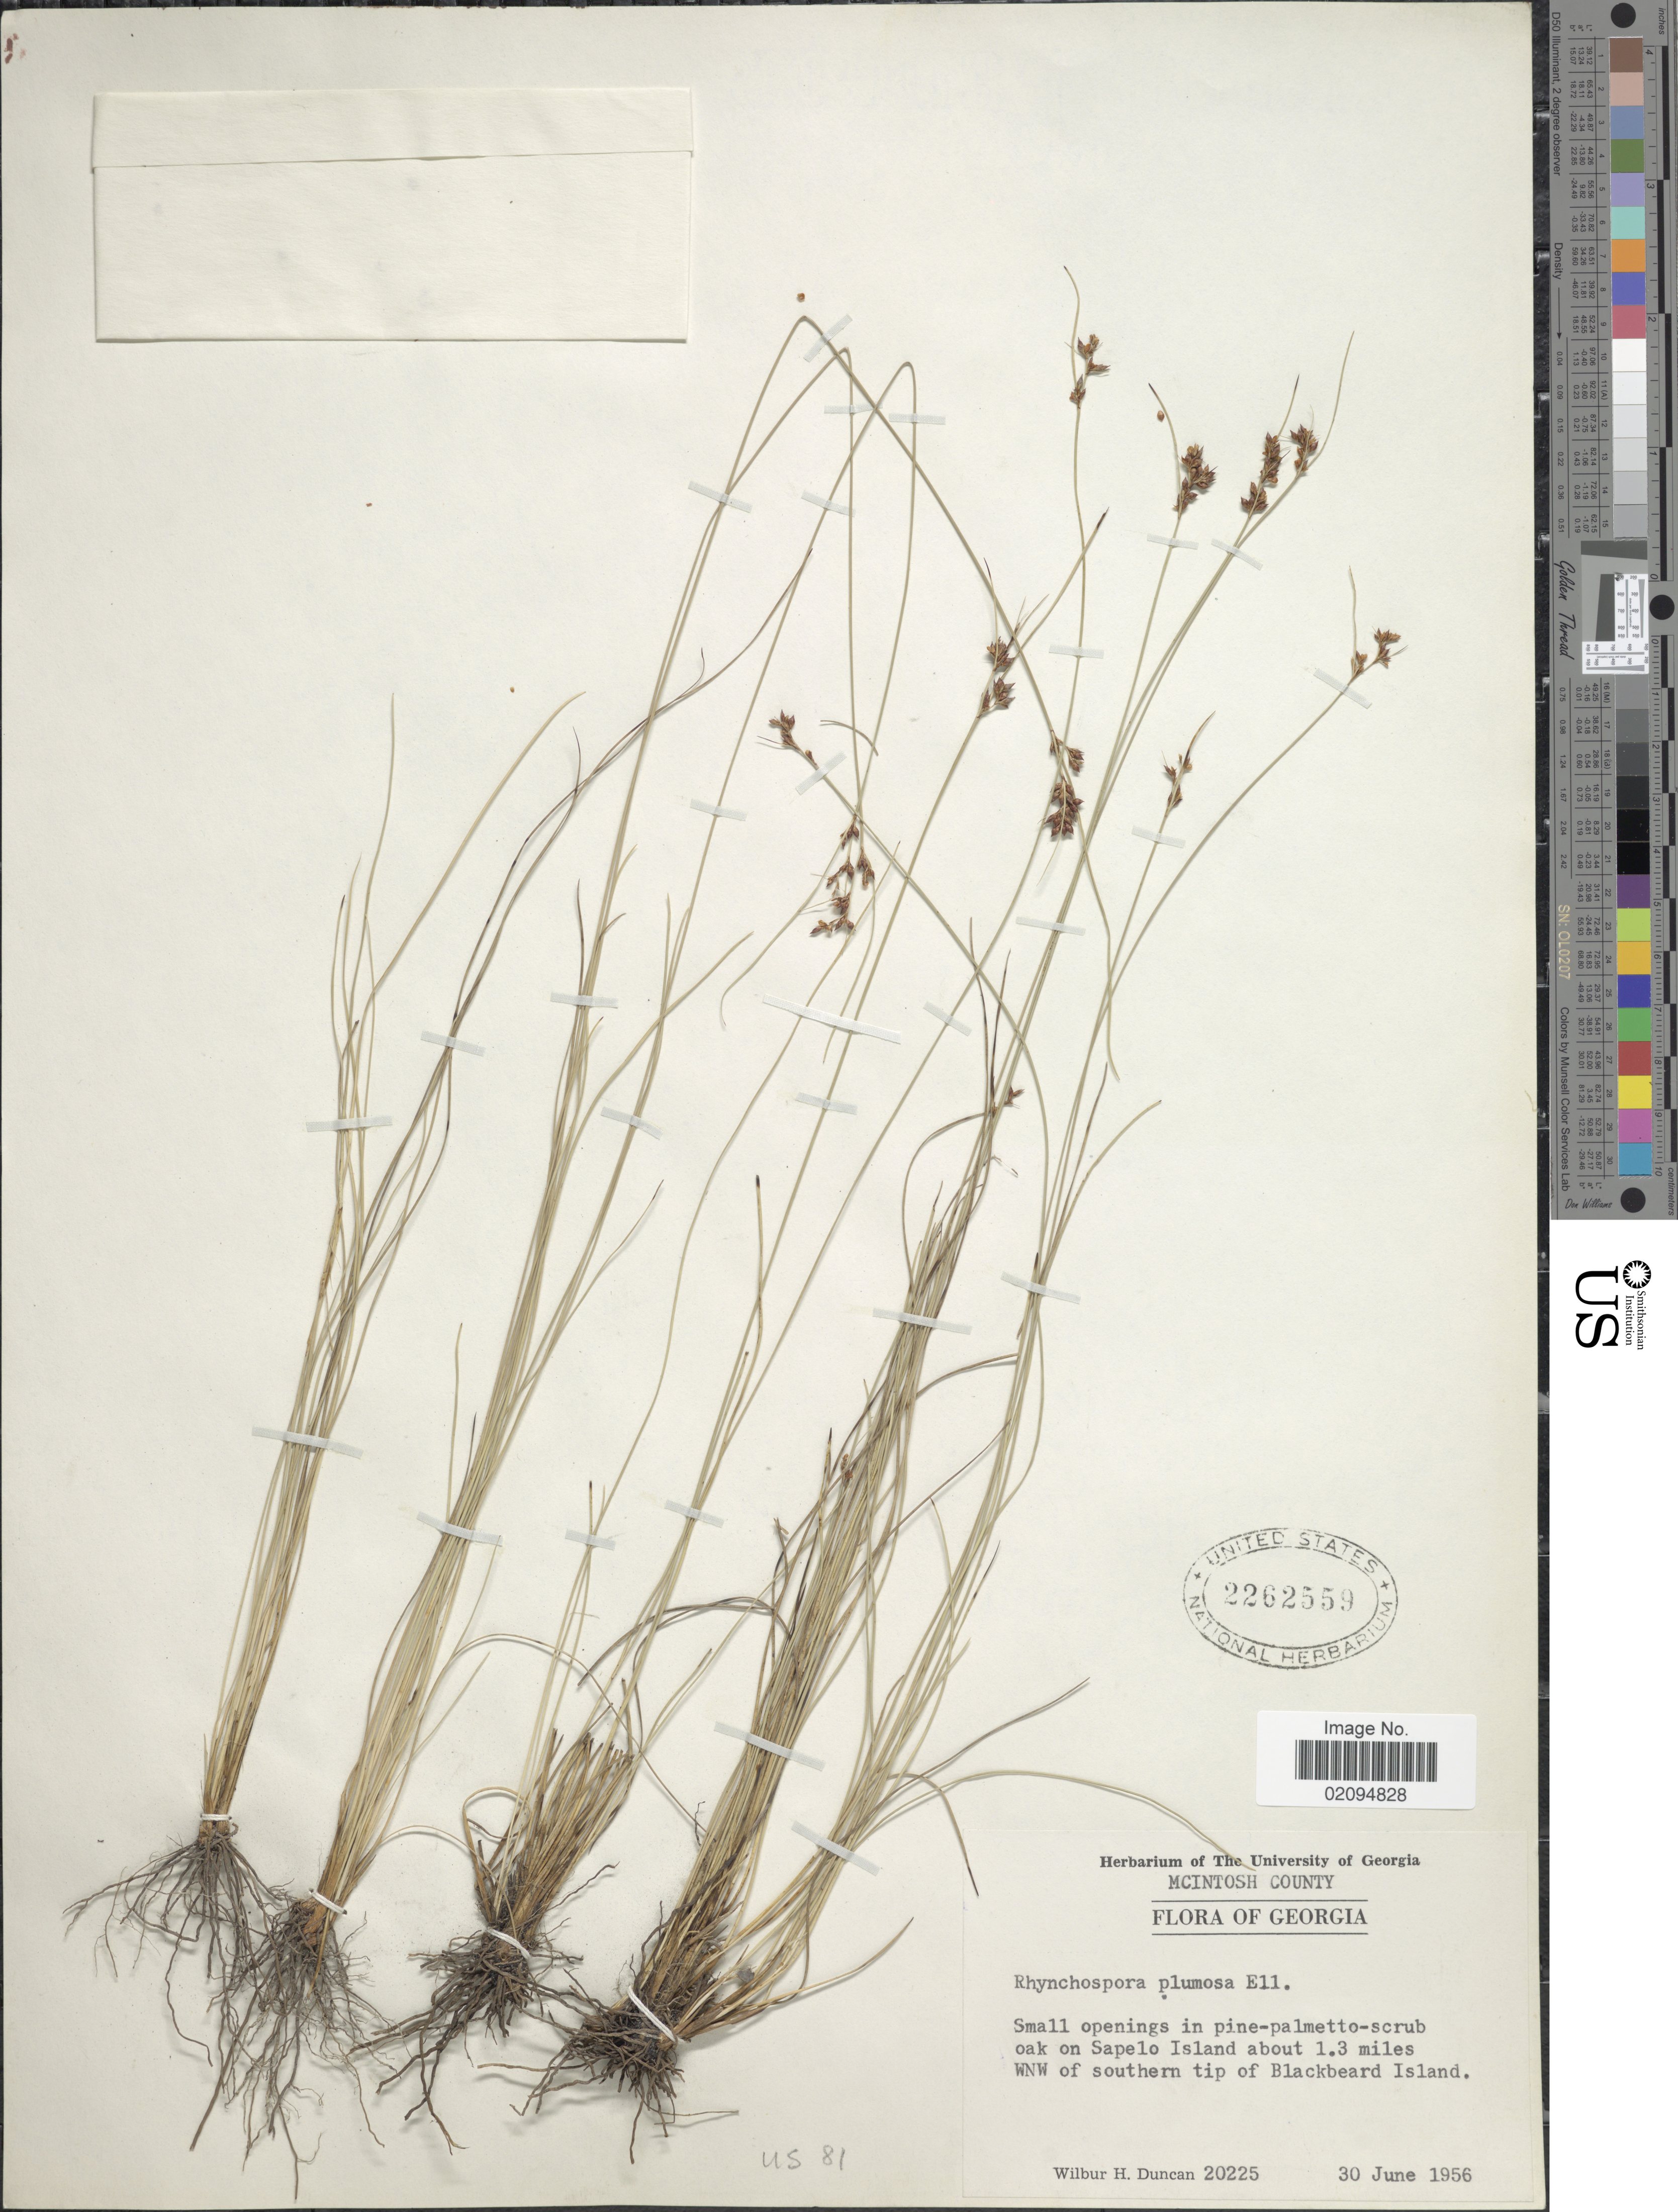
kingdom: Plantae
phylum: Tracheophyta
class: Liliopsida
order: Poales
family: Cyperaceae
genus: Rhynchospora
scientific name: Rhynchospora plumosa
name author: Elliott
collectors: W. H. Duncan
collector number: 20225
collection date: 1956-06-30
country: United States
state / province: Georgia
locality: McIntosh County. Oak on Sapelo Island about 1.3 miles WNW of southern tip of Blackbeard Island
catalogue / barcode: US 2262559